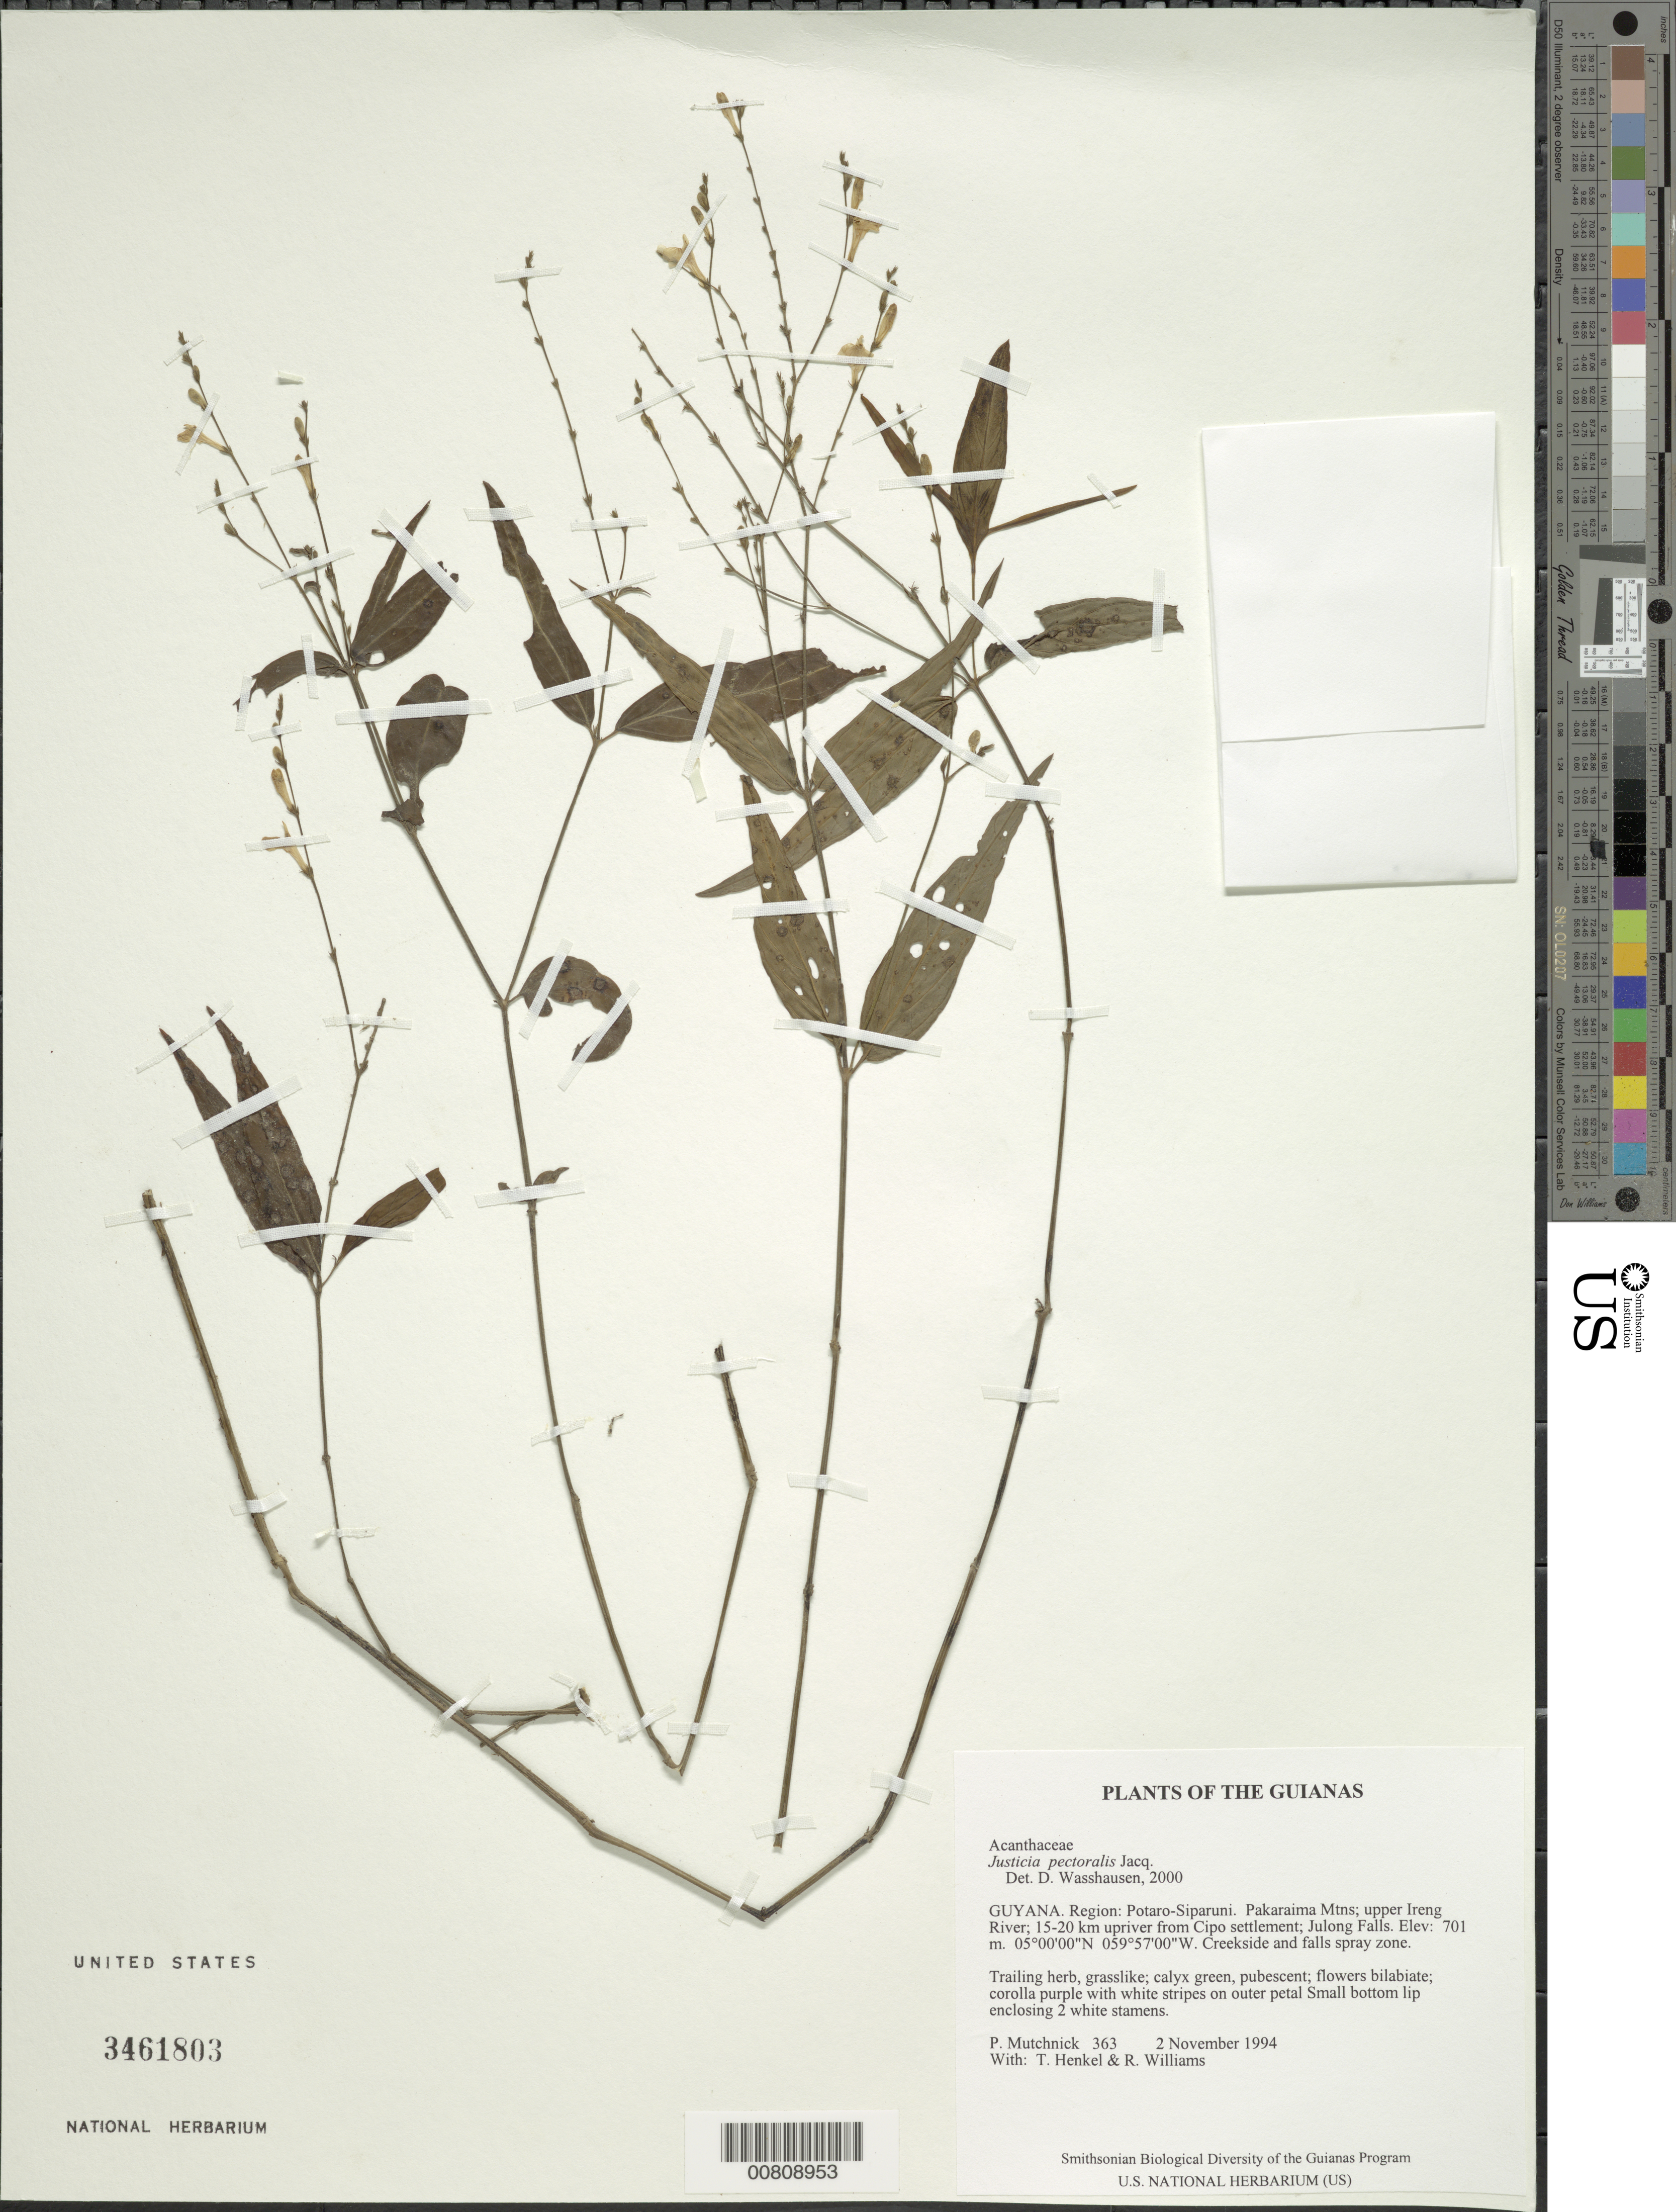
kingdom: Plantae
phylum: Tracheophyta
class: Magnoliopsida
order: Lamiales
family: Acanthaceae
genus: Justicia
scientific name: Justicia pectoralis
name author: Jacq.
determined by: Wasshausen, Dieter C., (BOT), Smithsonian Institution - National Museum of Natural History (UNITED STATES)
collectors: P. Mutchnick, T. Henkel & R. Williams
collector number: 363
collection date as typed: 2 November 1994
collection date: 1994-11-02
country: Guyana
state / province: Potaro-Siparuni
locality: Pakaraima Mtns; upper Ireng River; 15-20 km upriver from Cipo settlement; Julong Falls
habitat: Creekside and falls spray zone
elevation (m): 701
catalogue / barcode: US 3461803